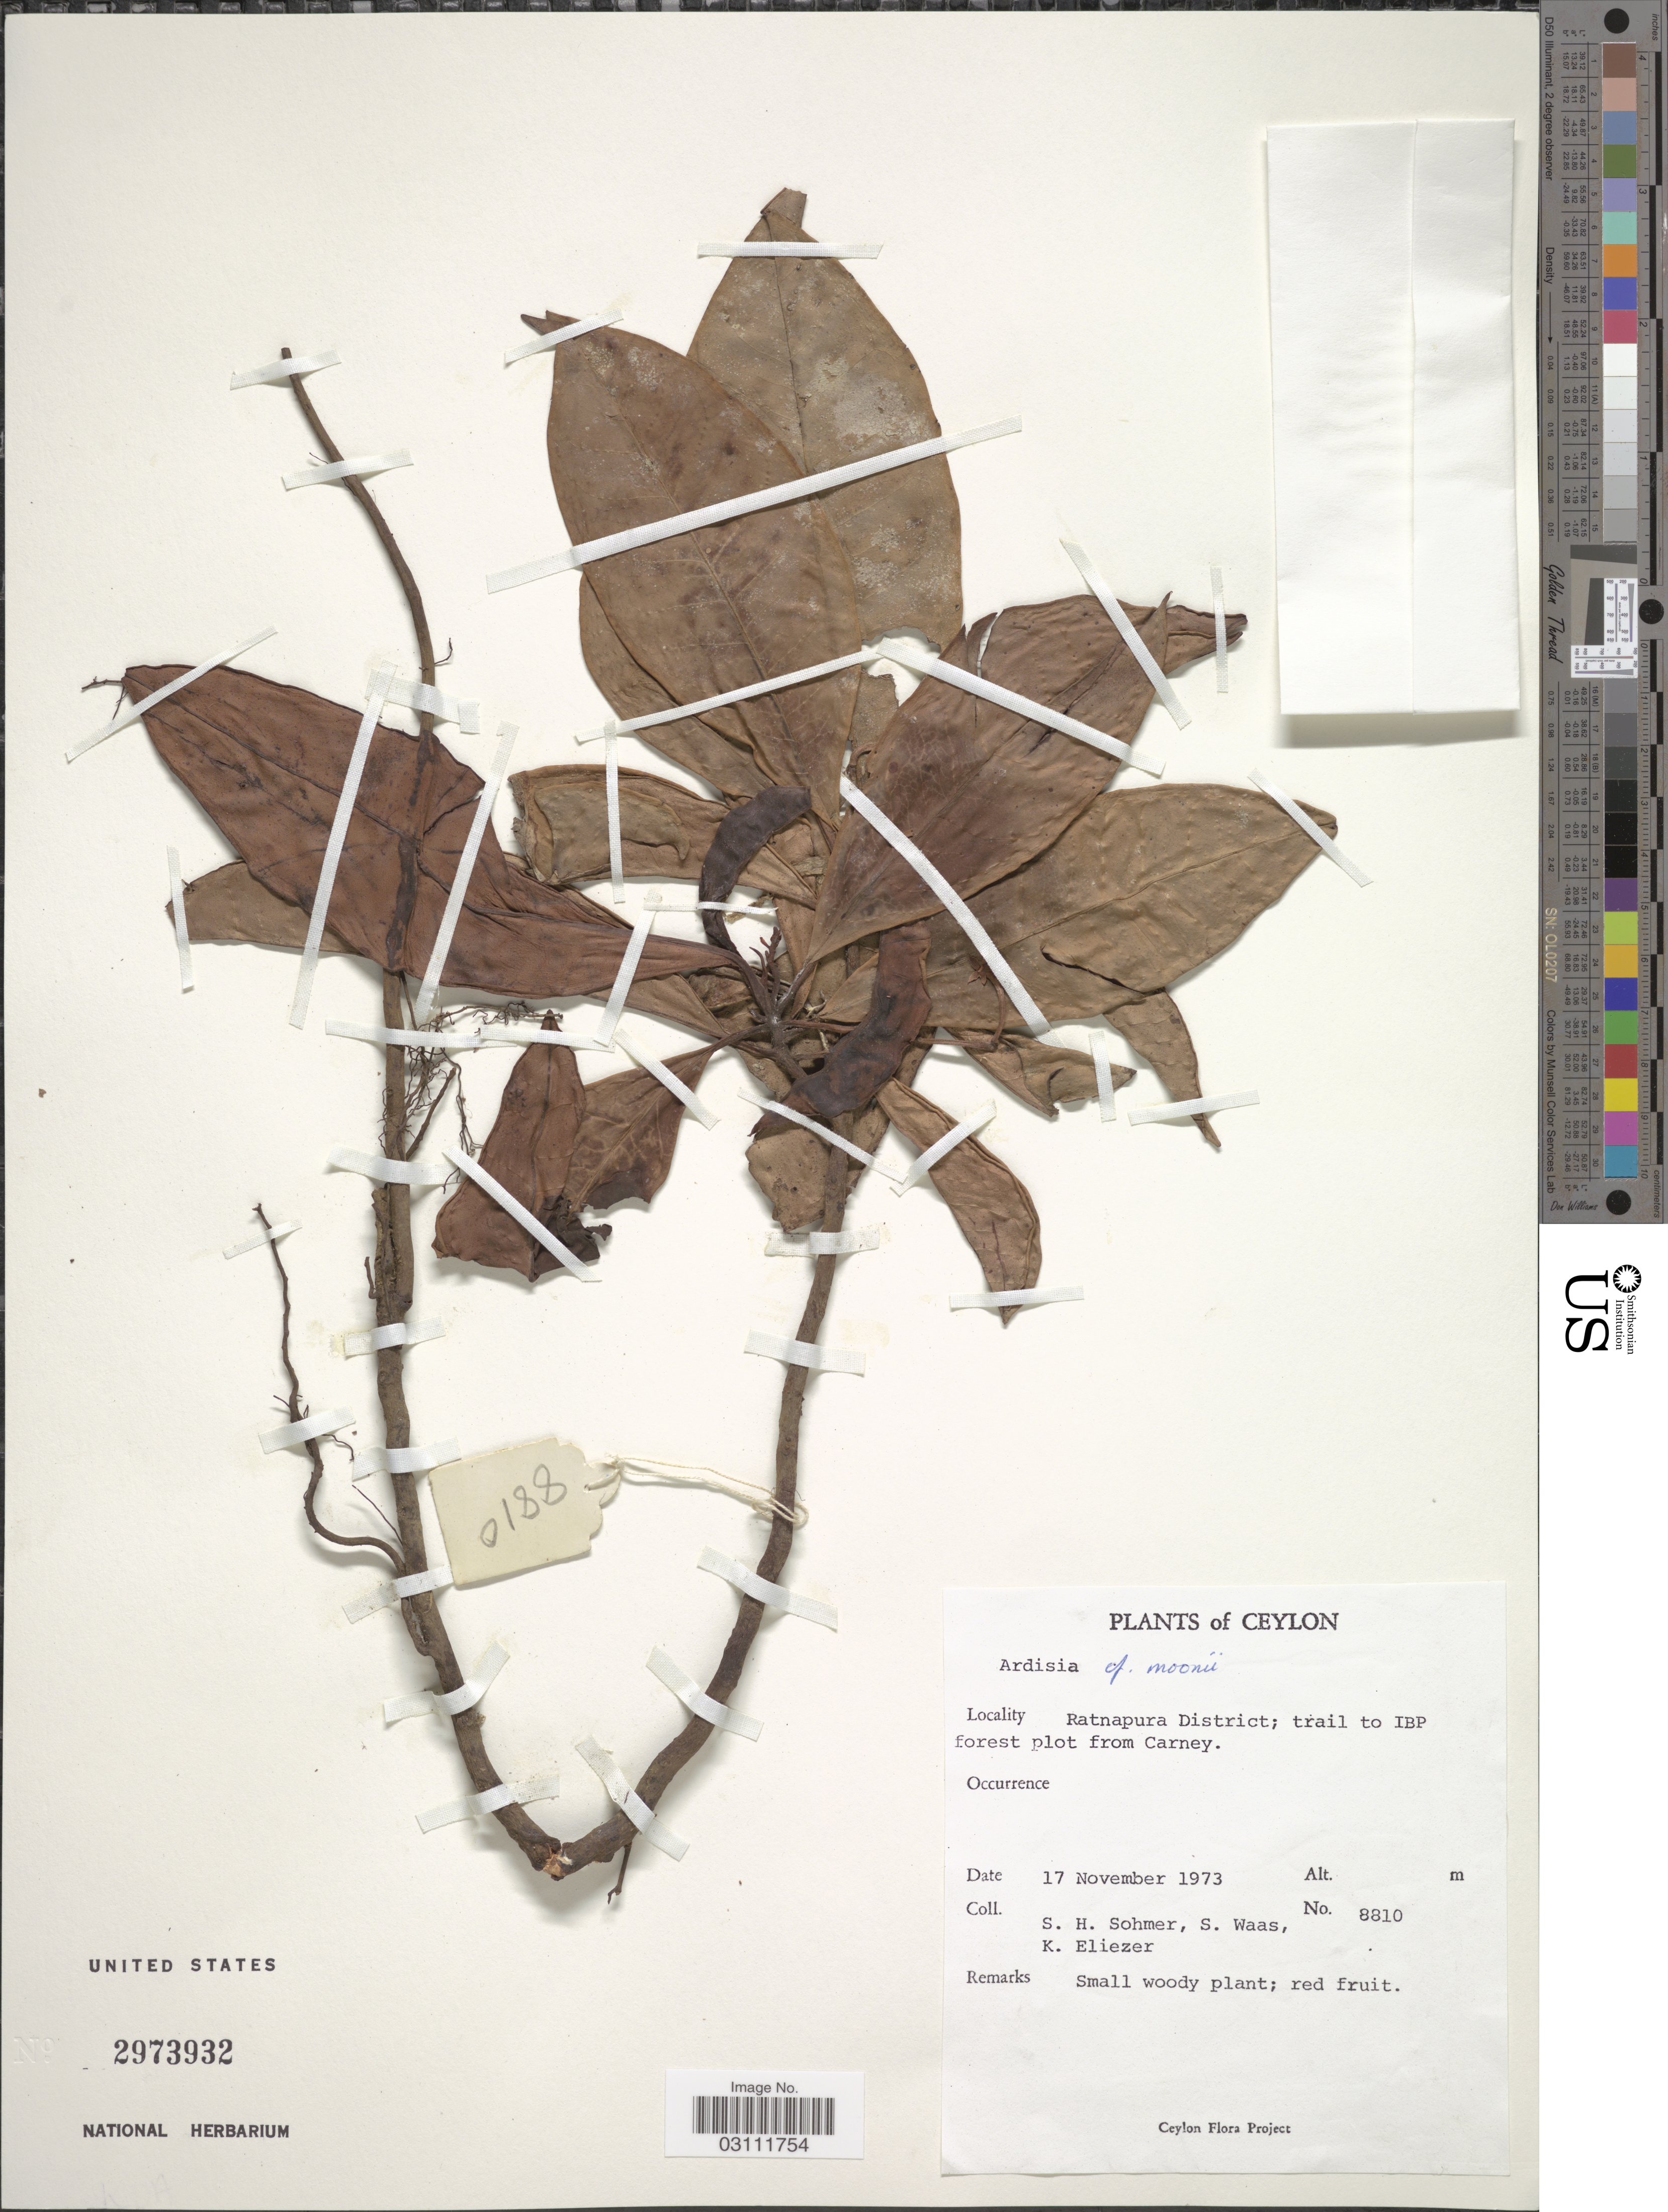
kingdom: Plantae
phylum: Tracheophyta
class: Magnoliopsida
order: Ericales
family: Primulaceae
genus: Ardisia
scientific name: Ardisia moonii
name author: C.B. Clarke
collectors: S. H. Sohmer, S. Waas & K. Eliezer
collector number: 8810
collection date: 1973-11-17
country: Sri Lanka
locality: Ceylon, Ratnapura District: trail to IBP forest plot from Carney.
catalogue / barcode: US 2973932